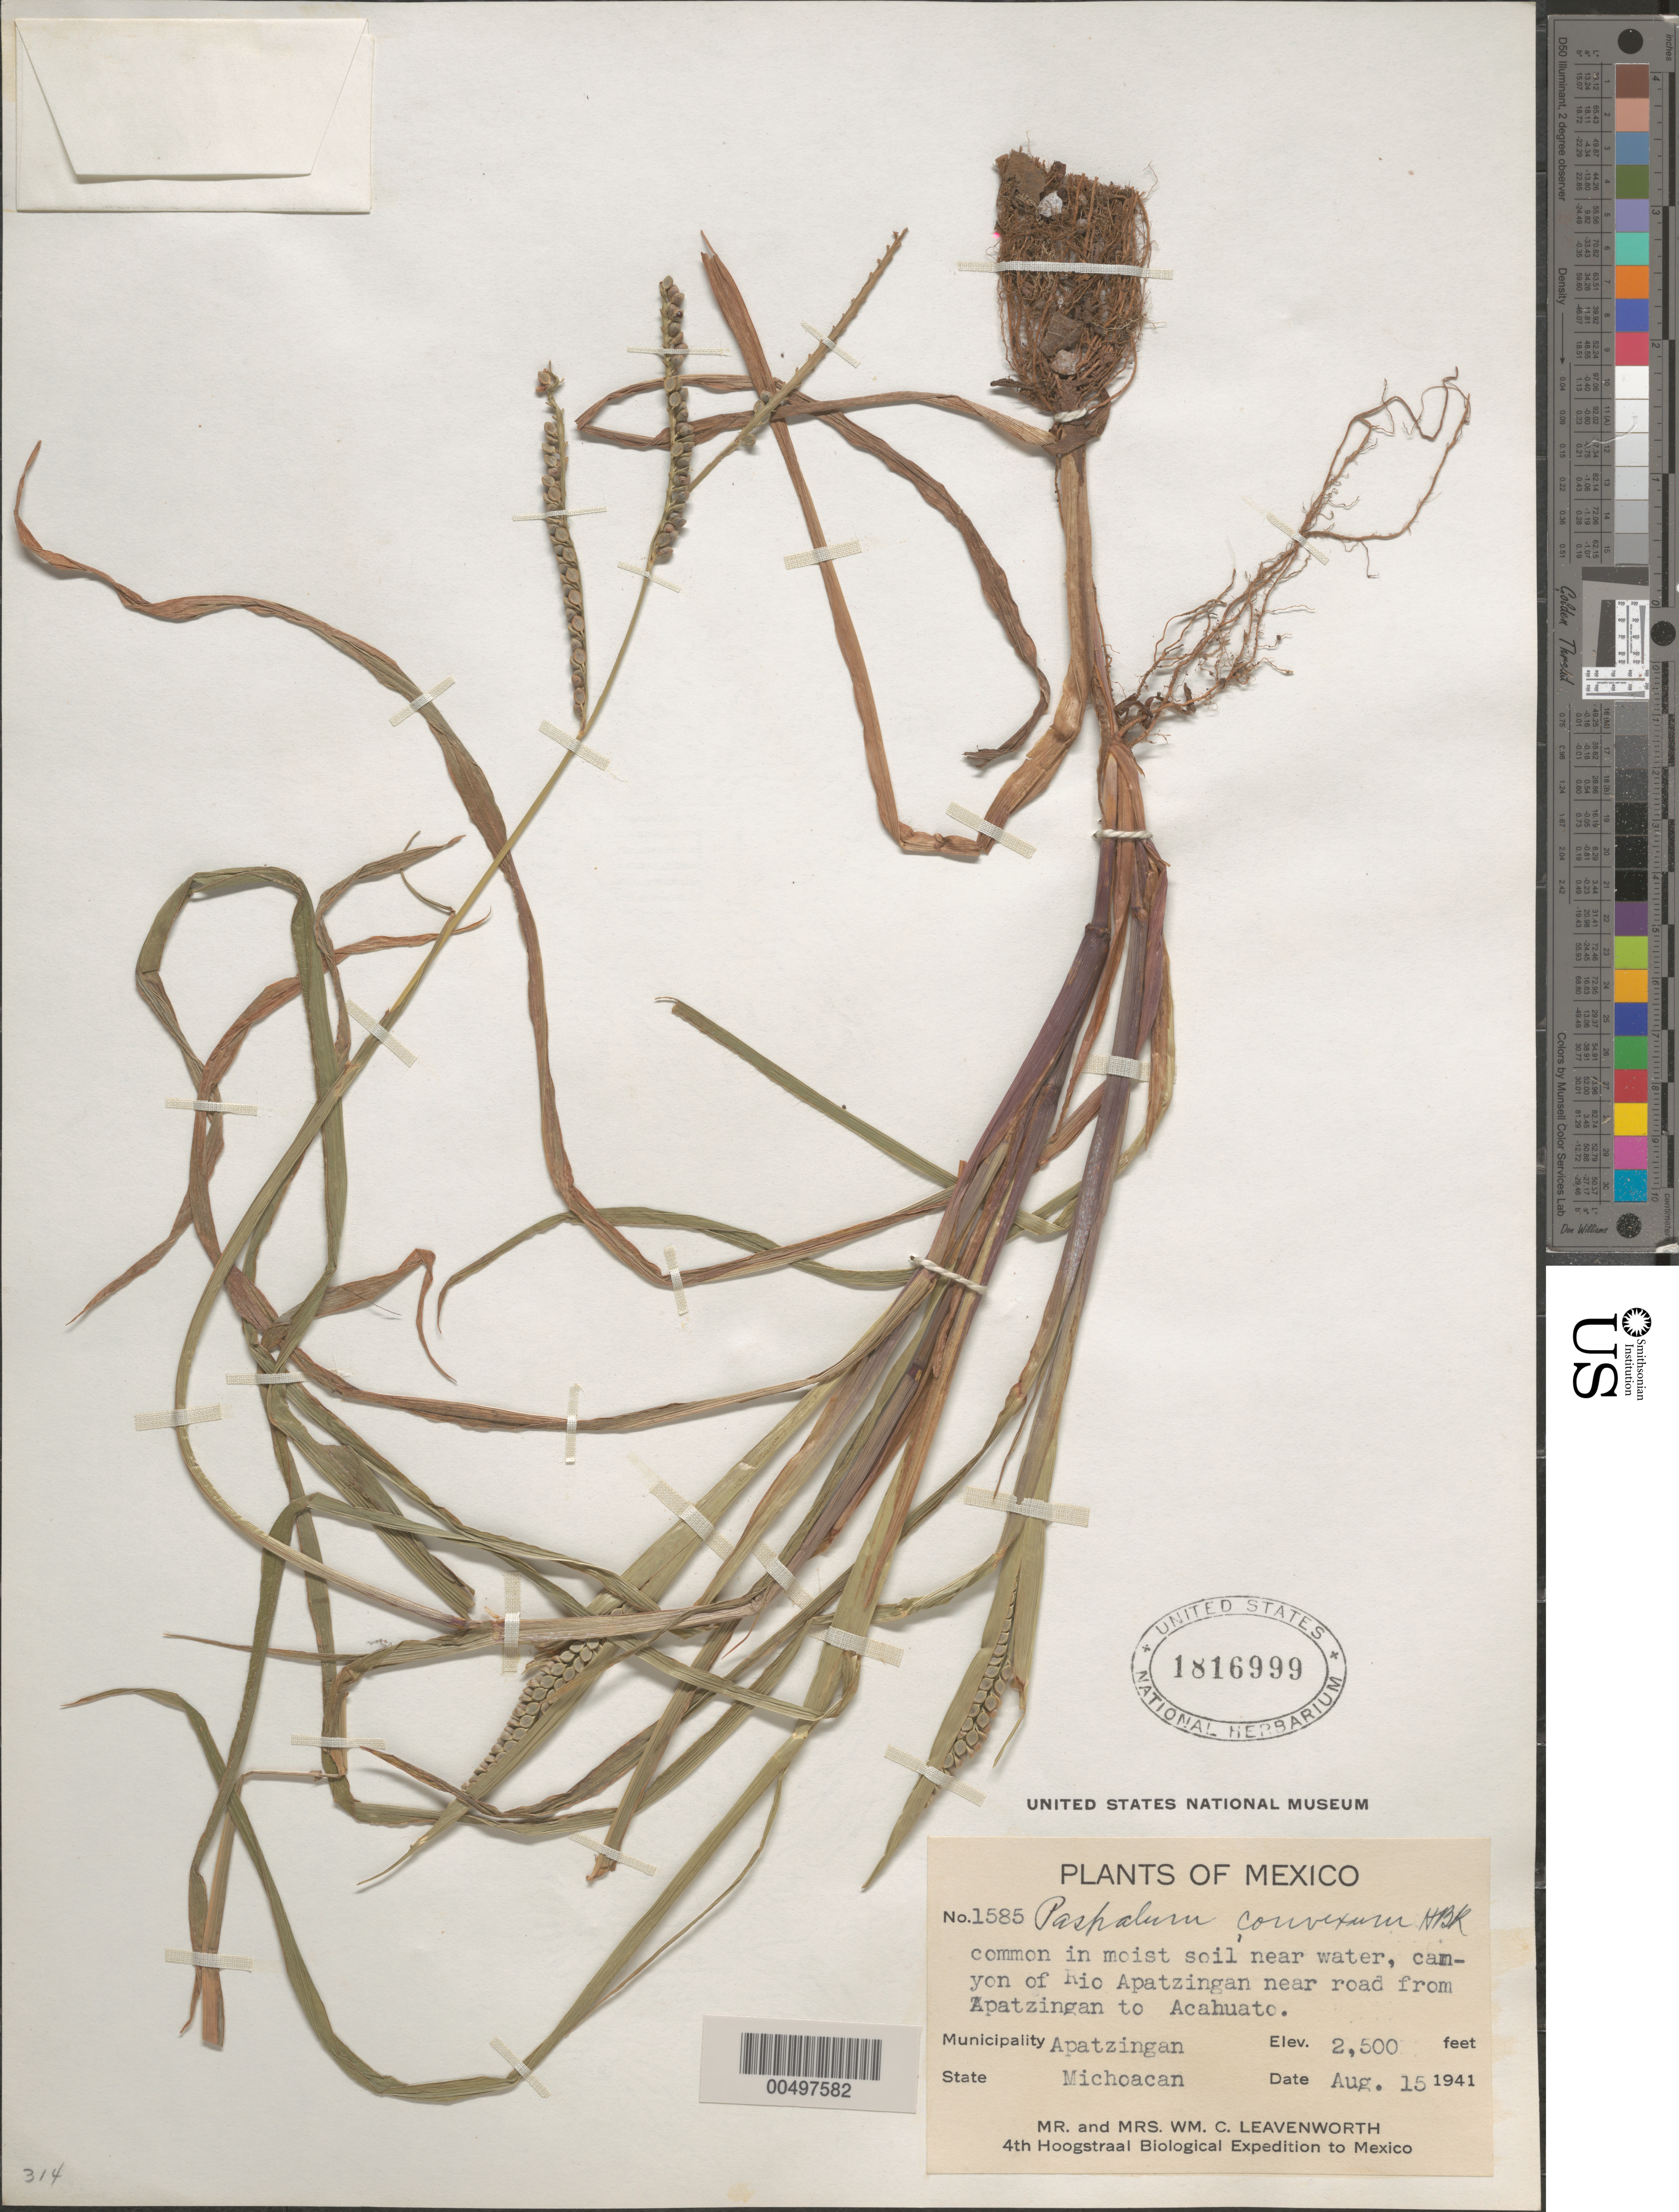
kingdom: Plantae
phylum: Tracheophyta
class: Liliopsida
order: Poales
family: Poaceae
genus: Paspalum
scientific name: Paspalum convexum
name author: Humb. & Bonpl. ex Flüggé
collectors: W. C. Leavenworth & -. Leavenworth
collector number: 1585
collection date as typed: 15 Aug 1941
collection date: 1941-08-15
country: Mexico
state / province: Michoacán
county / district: Apatzingán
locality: Canyon of Rio Apatzingán near rd from Apatzingán to Acahuato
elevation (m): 762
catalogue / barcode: US 1816999